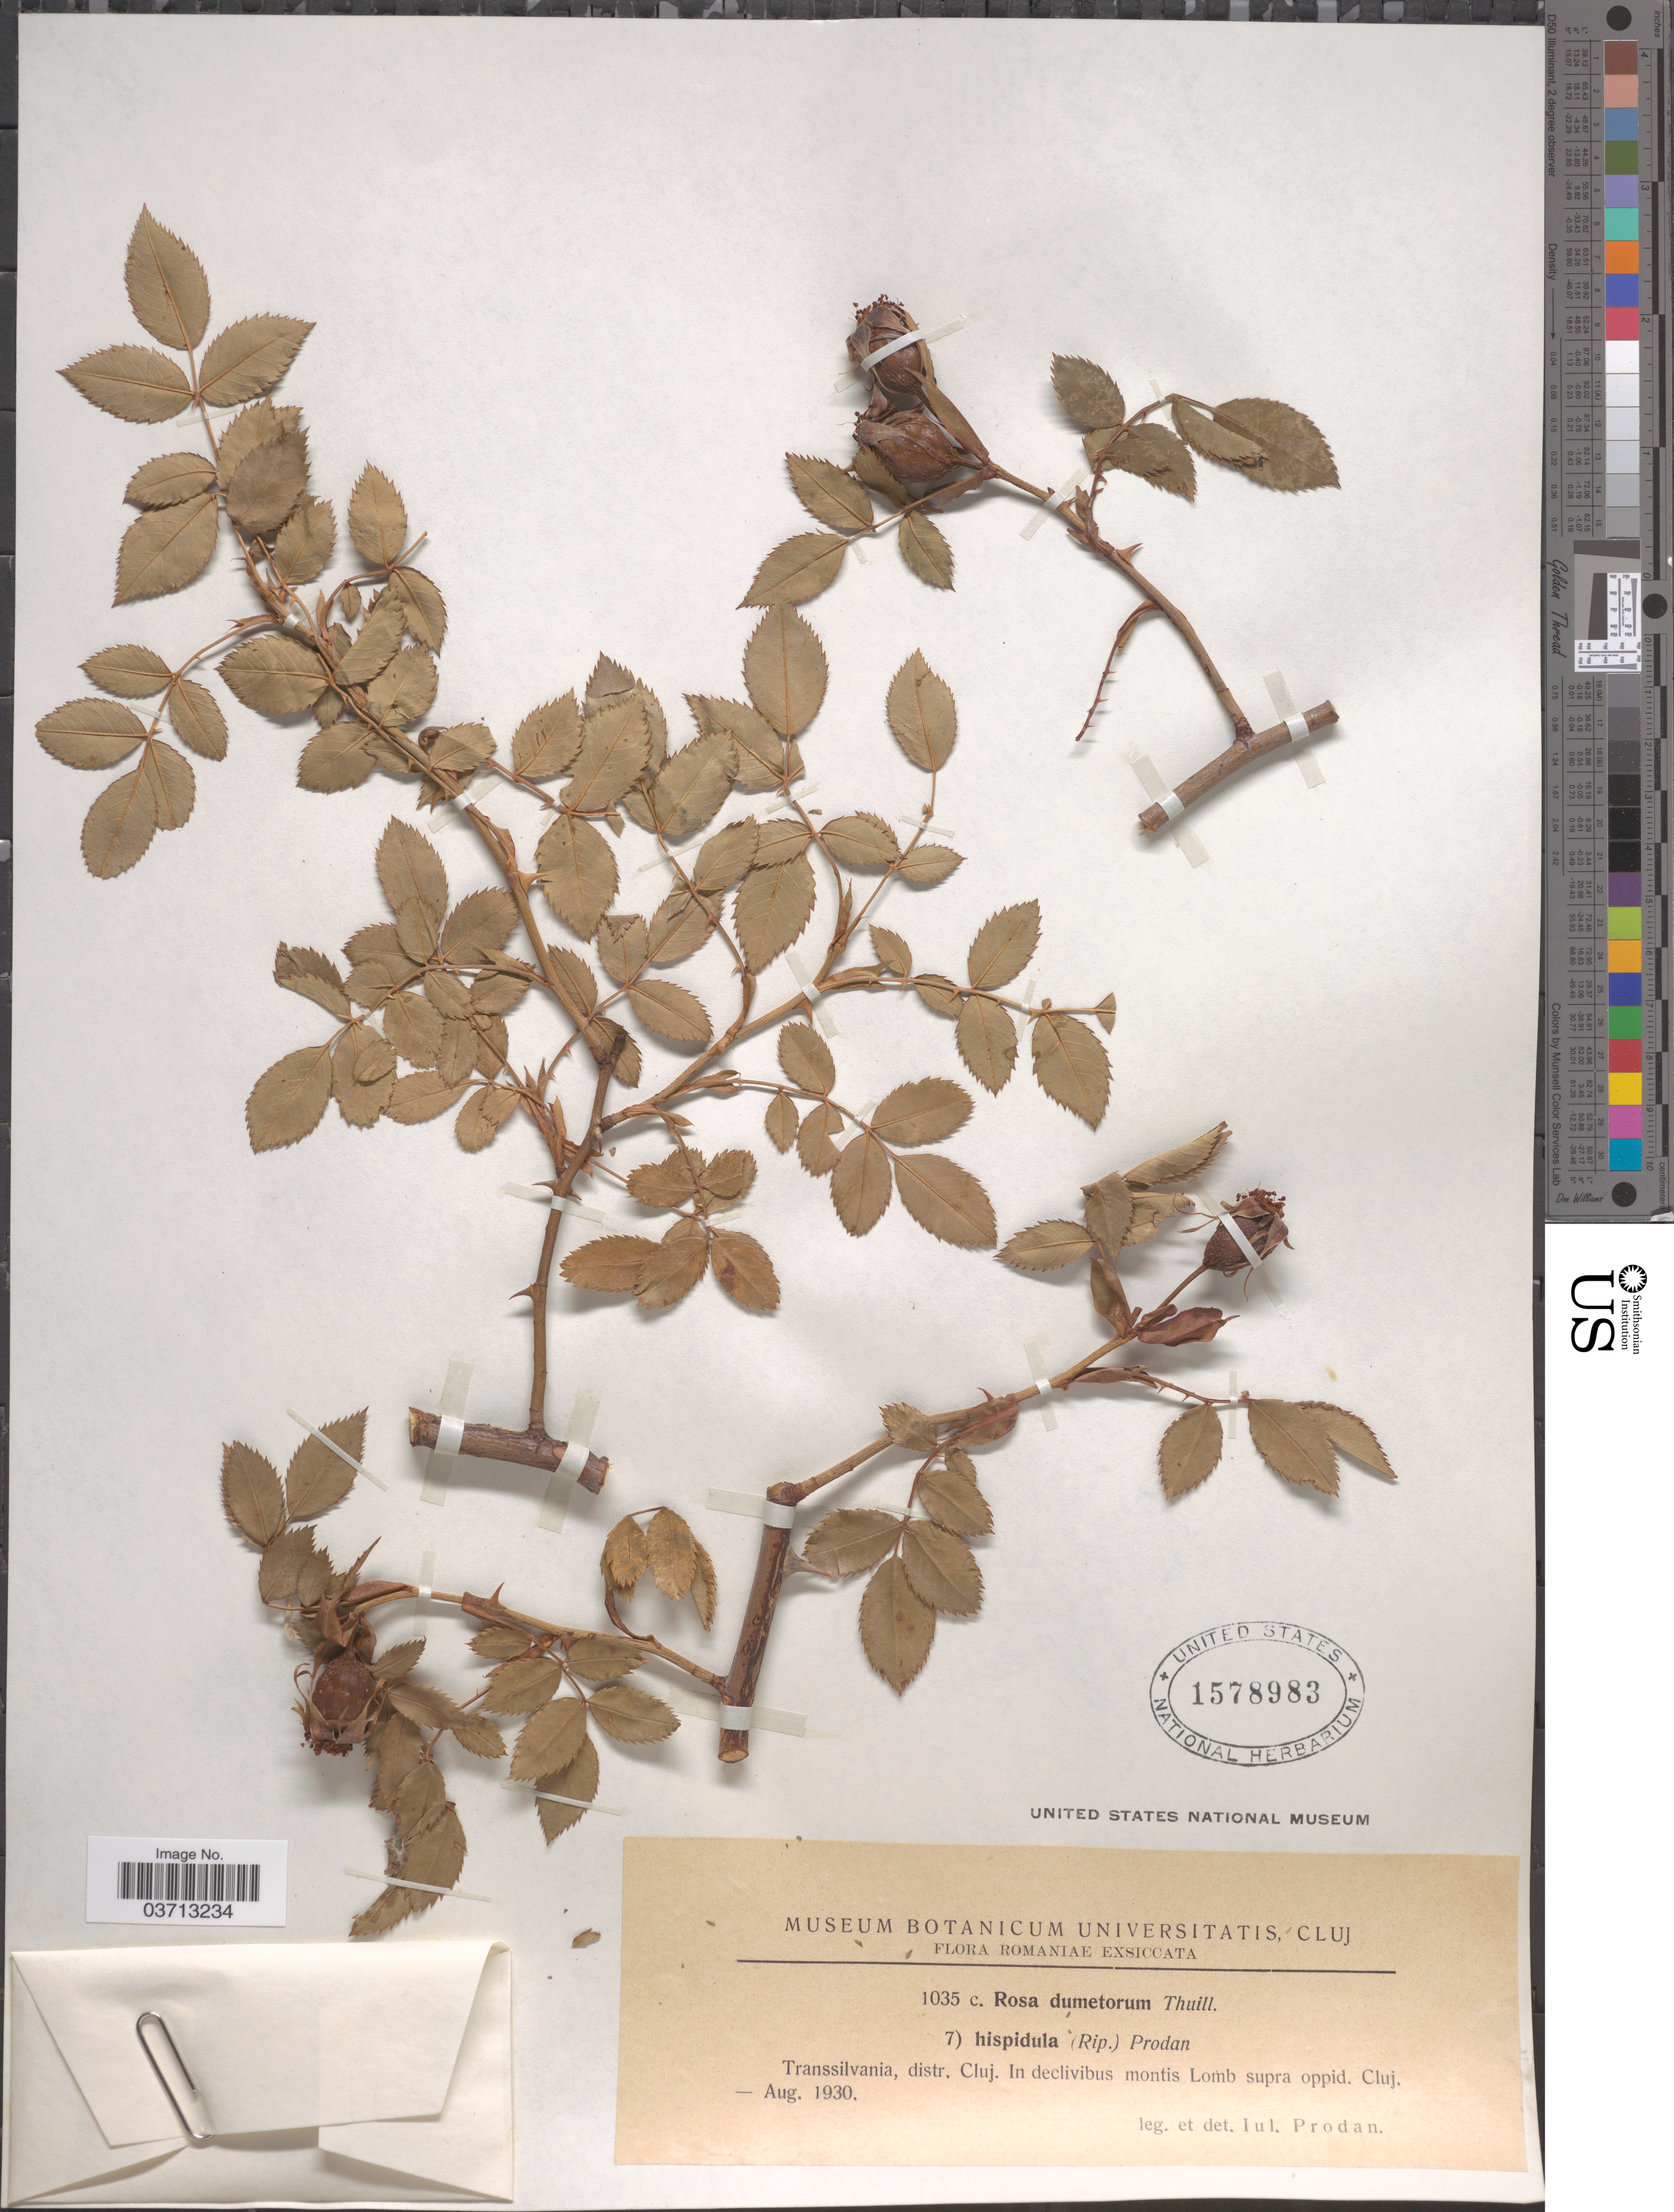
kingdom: Plantae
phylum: Tracheophyta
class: Magnoliopsida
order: Rosales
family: Rosaceae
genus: Rosa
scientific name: Rosa dumetorum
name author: Lange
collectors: J. Prodan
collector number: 1035 c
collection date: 1930-08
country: Romania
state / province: Cluj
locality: Transsilvania, distr. Cluj. In declivibus montis Lomb supra oppid. Cluj.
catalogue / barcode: US 1578983